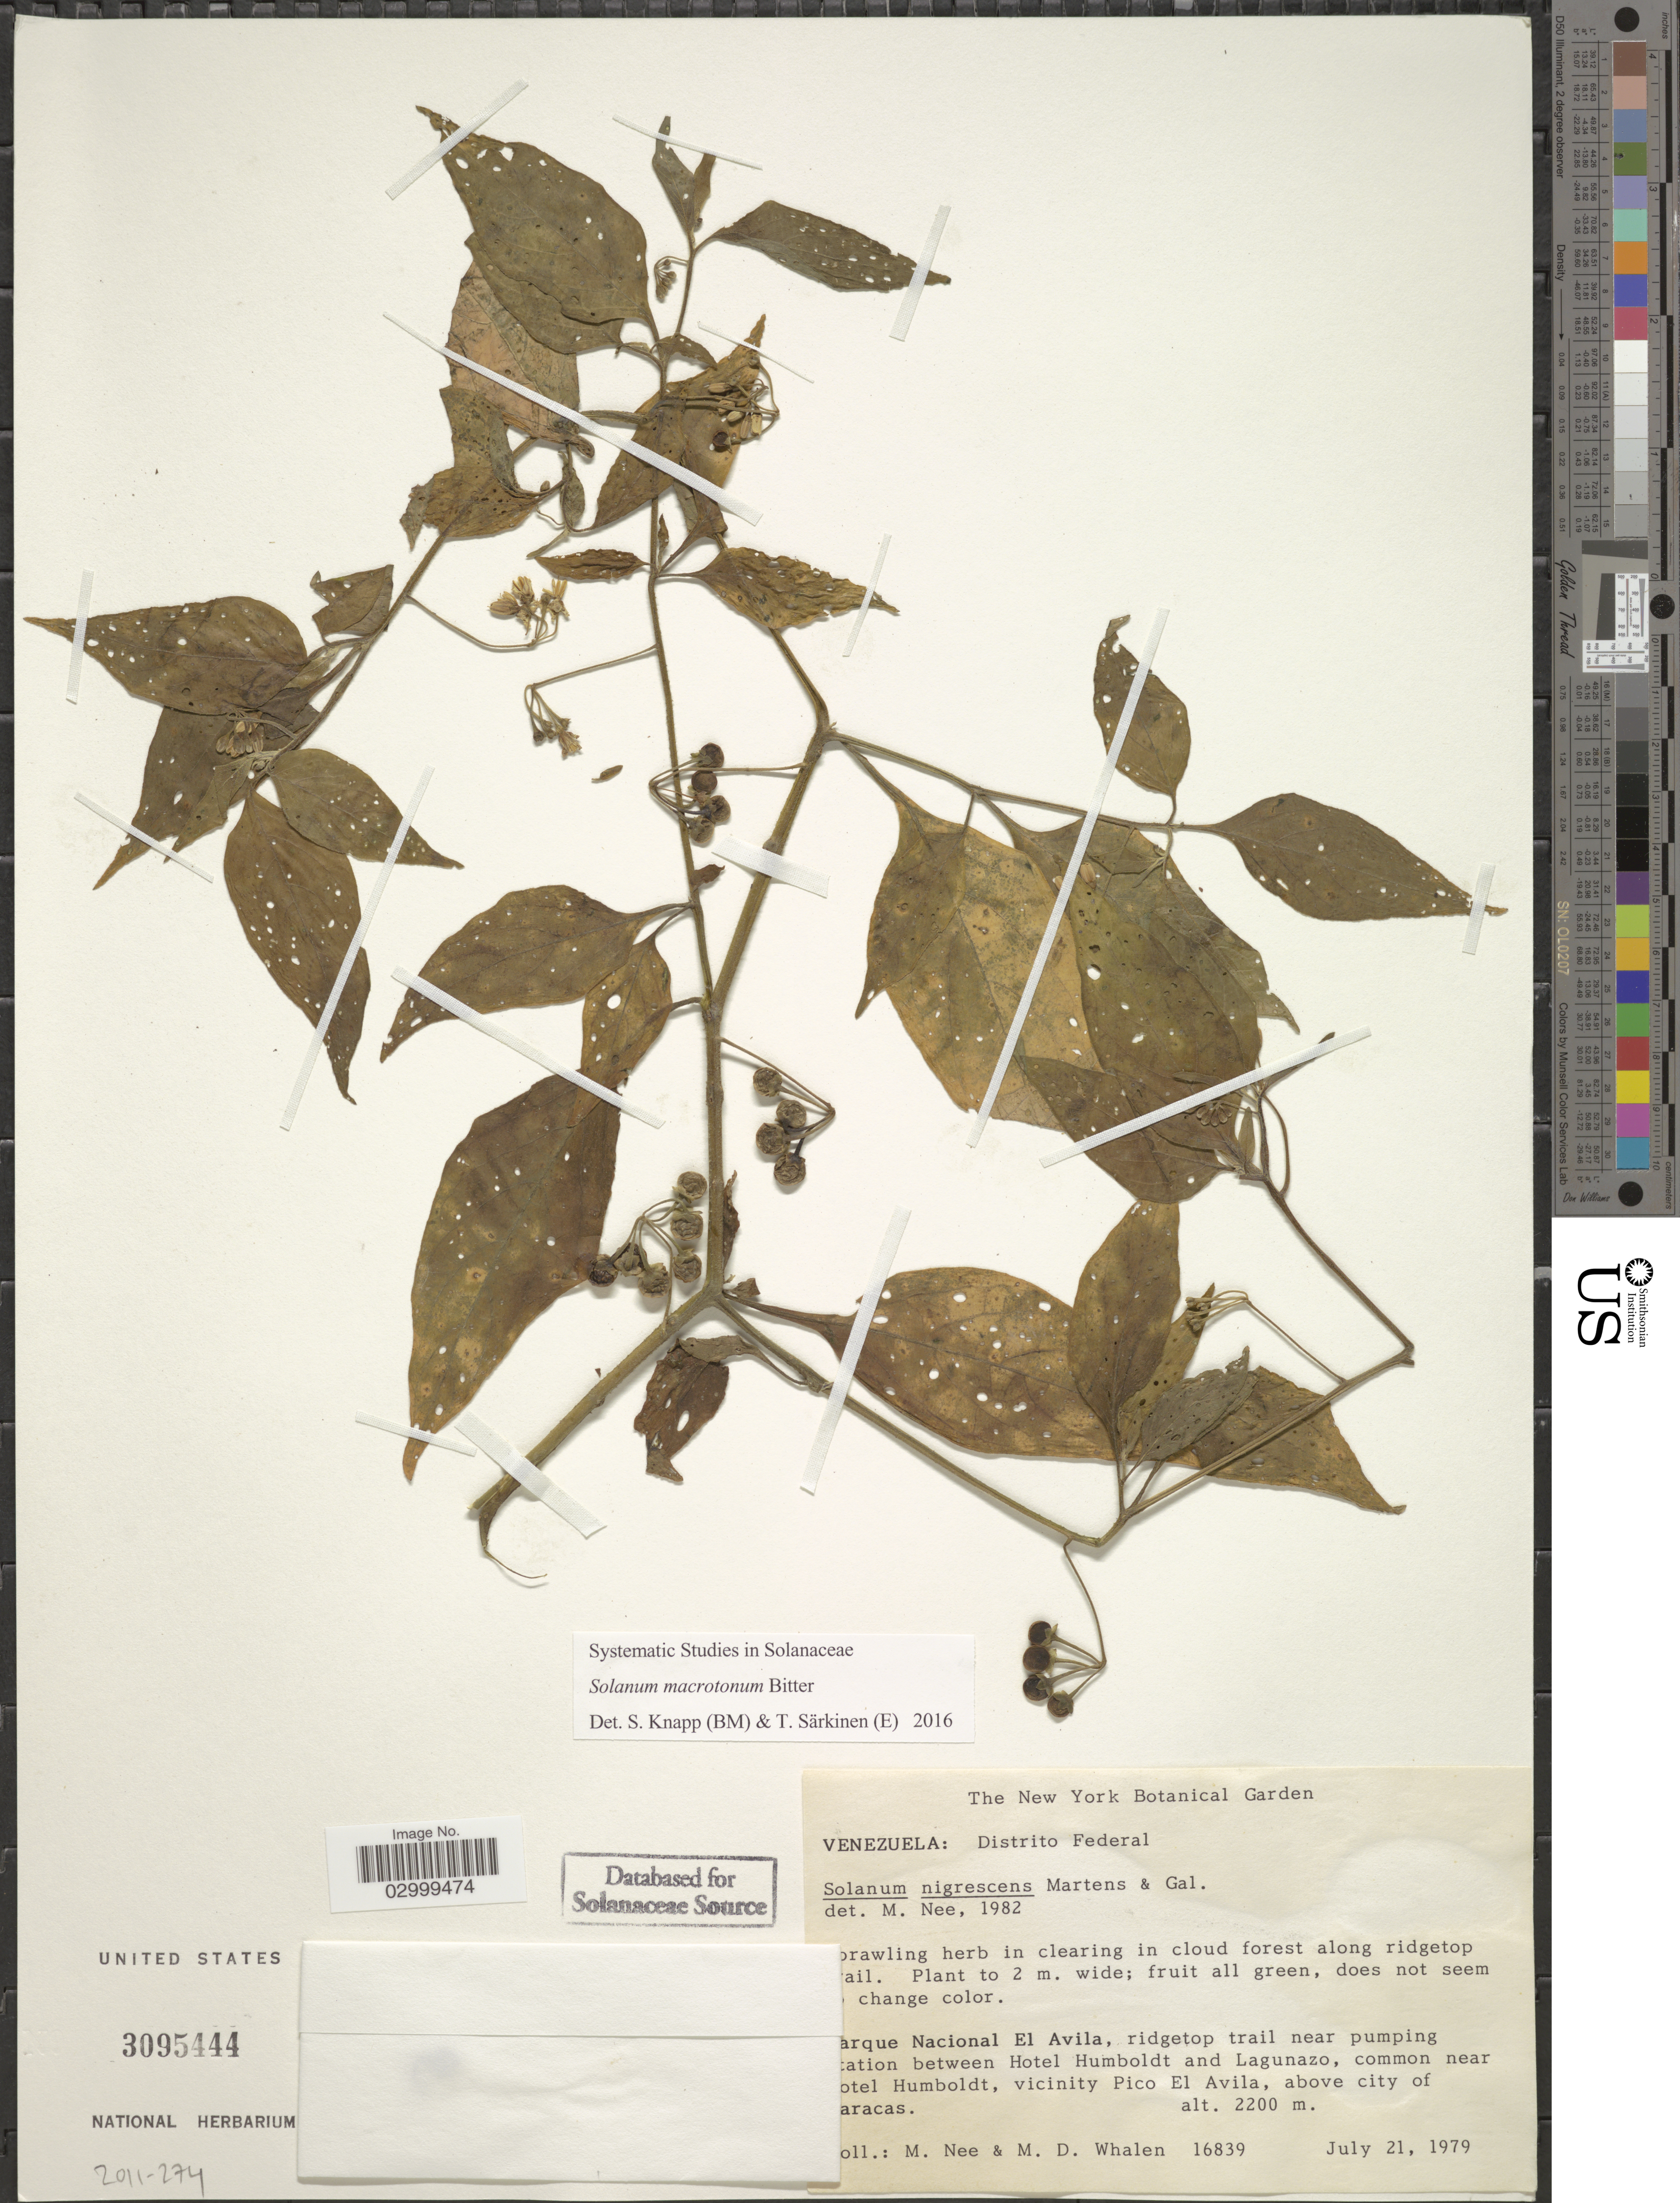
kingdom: Plantae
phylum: Tracheophyta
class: Magnoliopsida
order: Solanales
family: Solanaceae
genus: Solanum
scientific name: Solanum macrotonum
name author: Bitter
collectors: M. Nee & M. Whalen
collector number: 16839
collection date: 1979-07-21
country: Venezuela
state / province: Miranda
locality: Distrito Federal. Parque Nacional El Avila, ridgetop trail near pumping station between Hotel Humboldt and Lagunazo, common near Hotel Humboldt, vicinity Pico El Avila, above city of Caracas.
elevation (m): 2200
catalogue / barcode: US 3095444